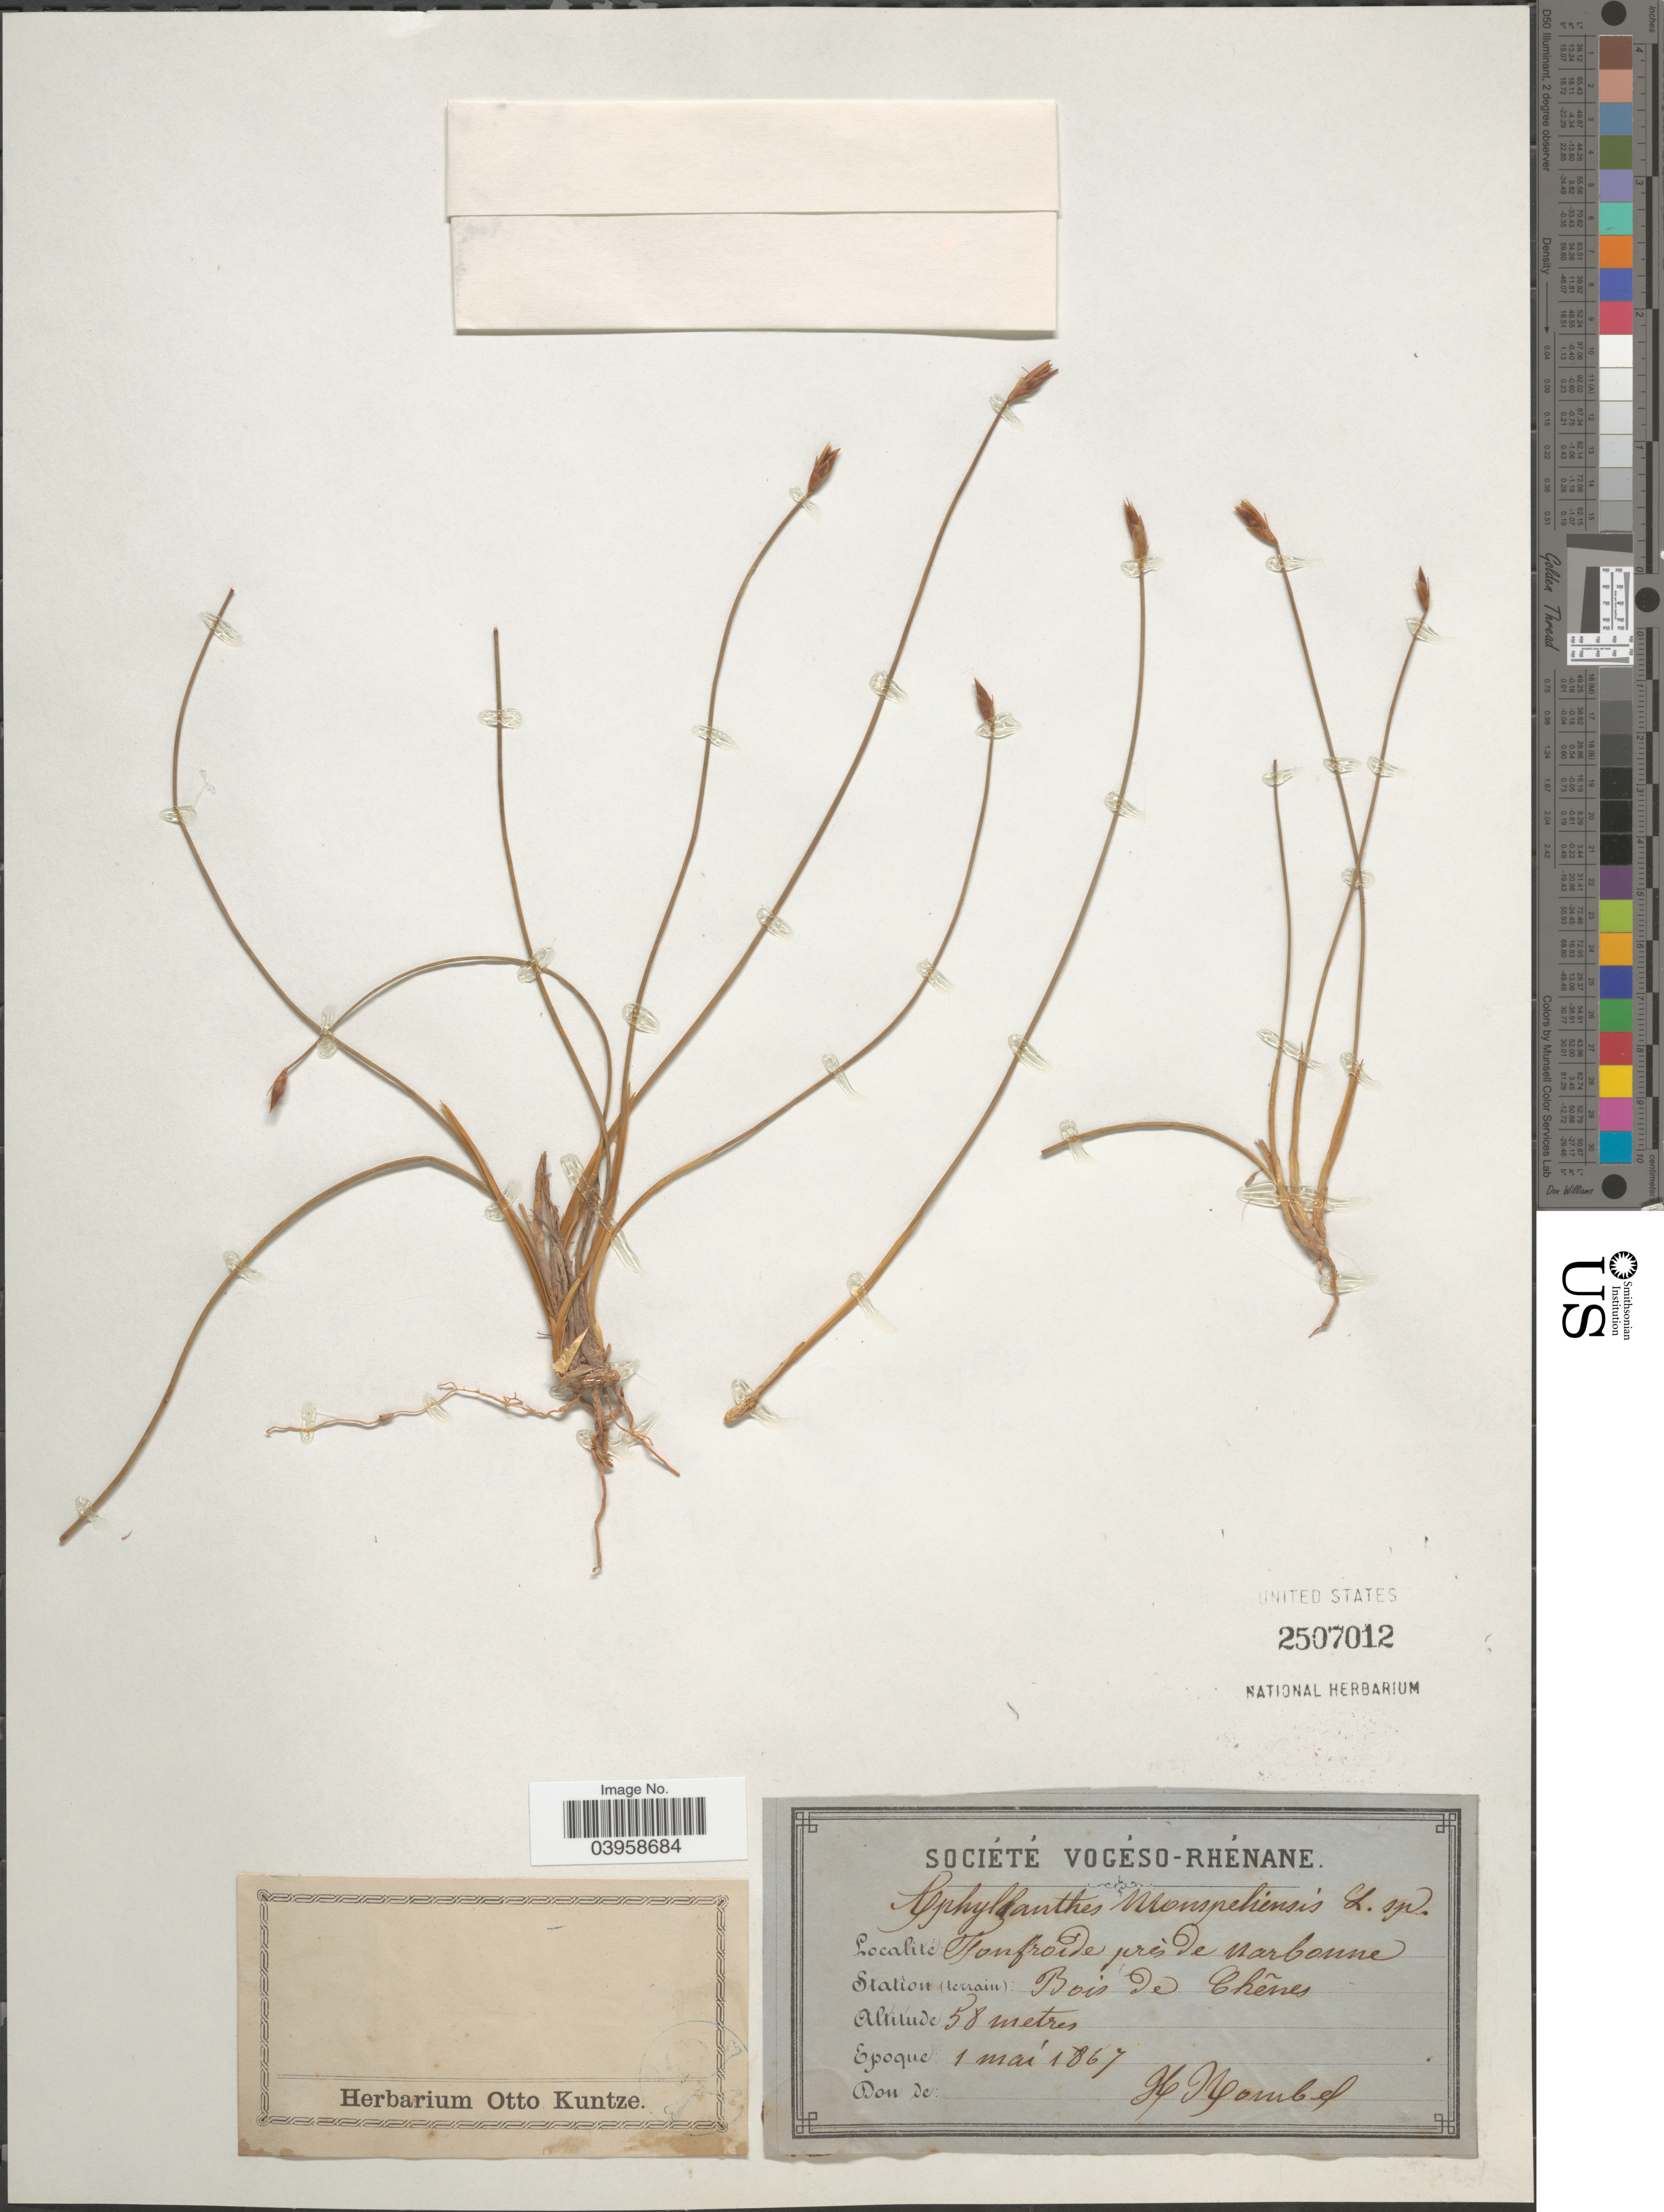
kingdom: Plantae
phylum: Tracheophyta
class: Liliopsida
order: Asparagales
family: Asparagaceae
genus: Aphyllanthes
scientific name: Aphyllanthes monspeliensis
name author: L.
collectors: H. Nombel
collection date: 1867-05-01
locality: Fonfroide prés de narbonne. [interpreted] Bois de Cheñes.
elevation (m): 58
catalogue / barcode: US 2507012